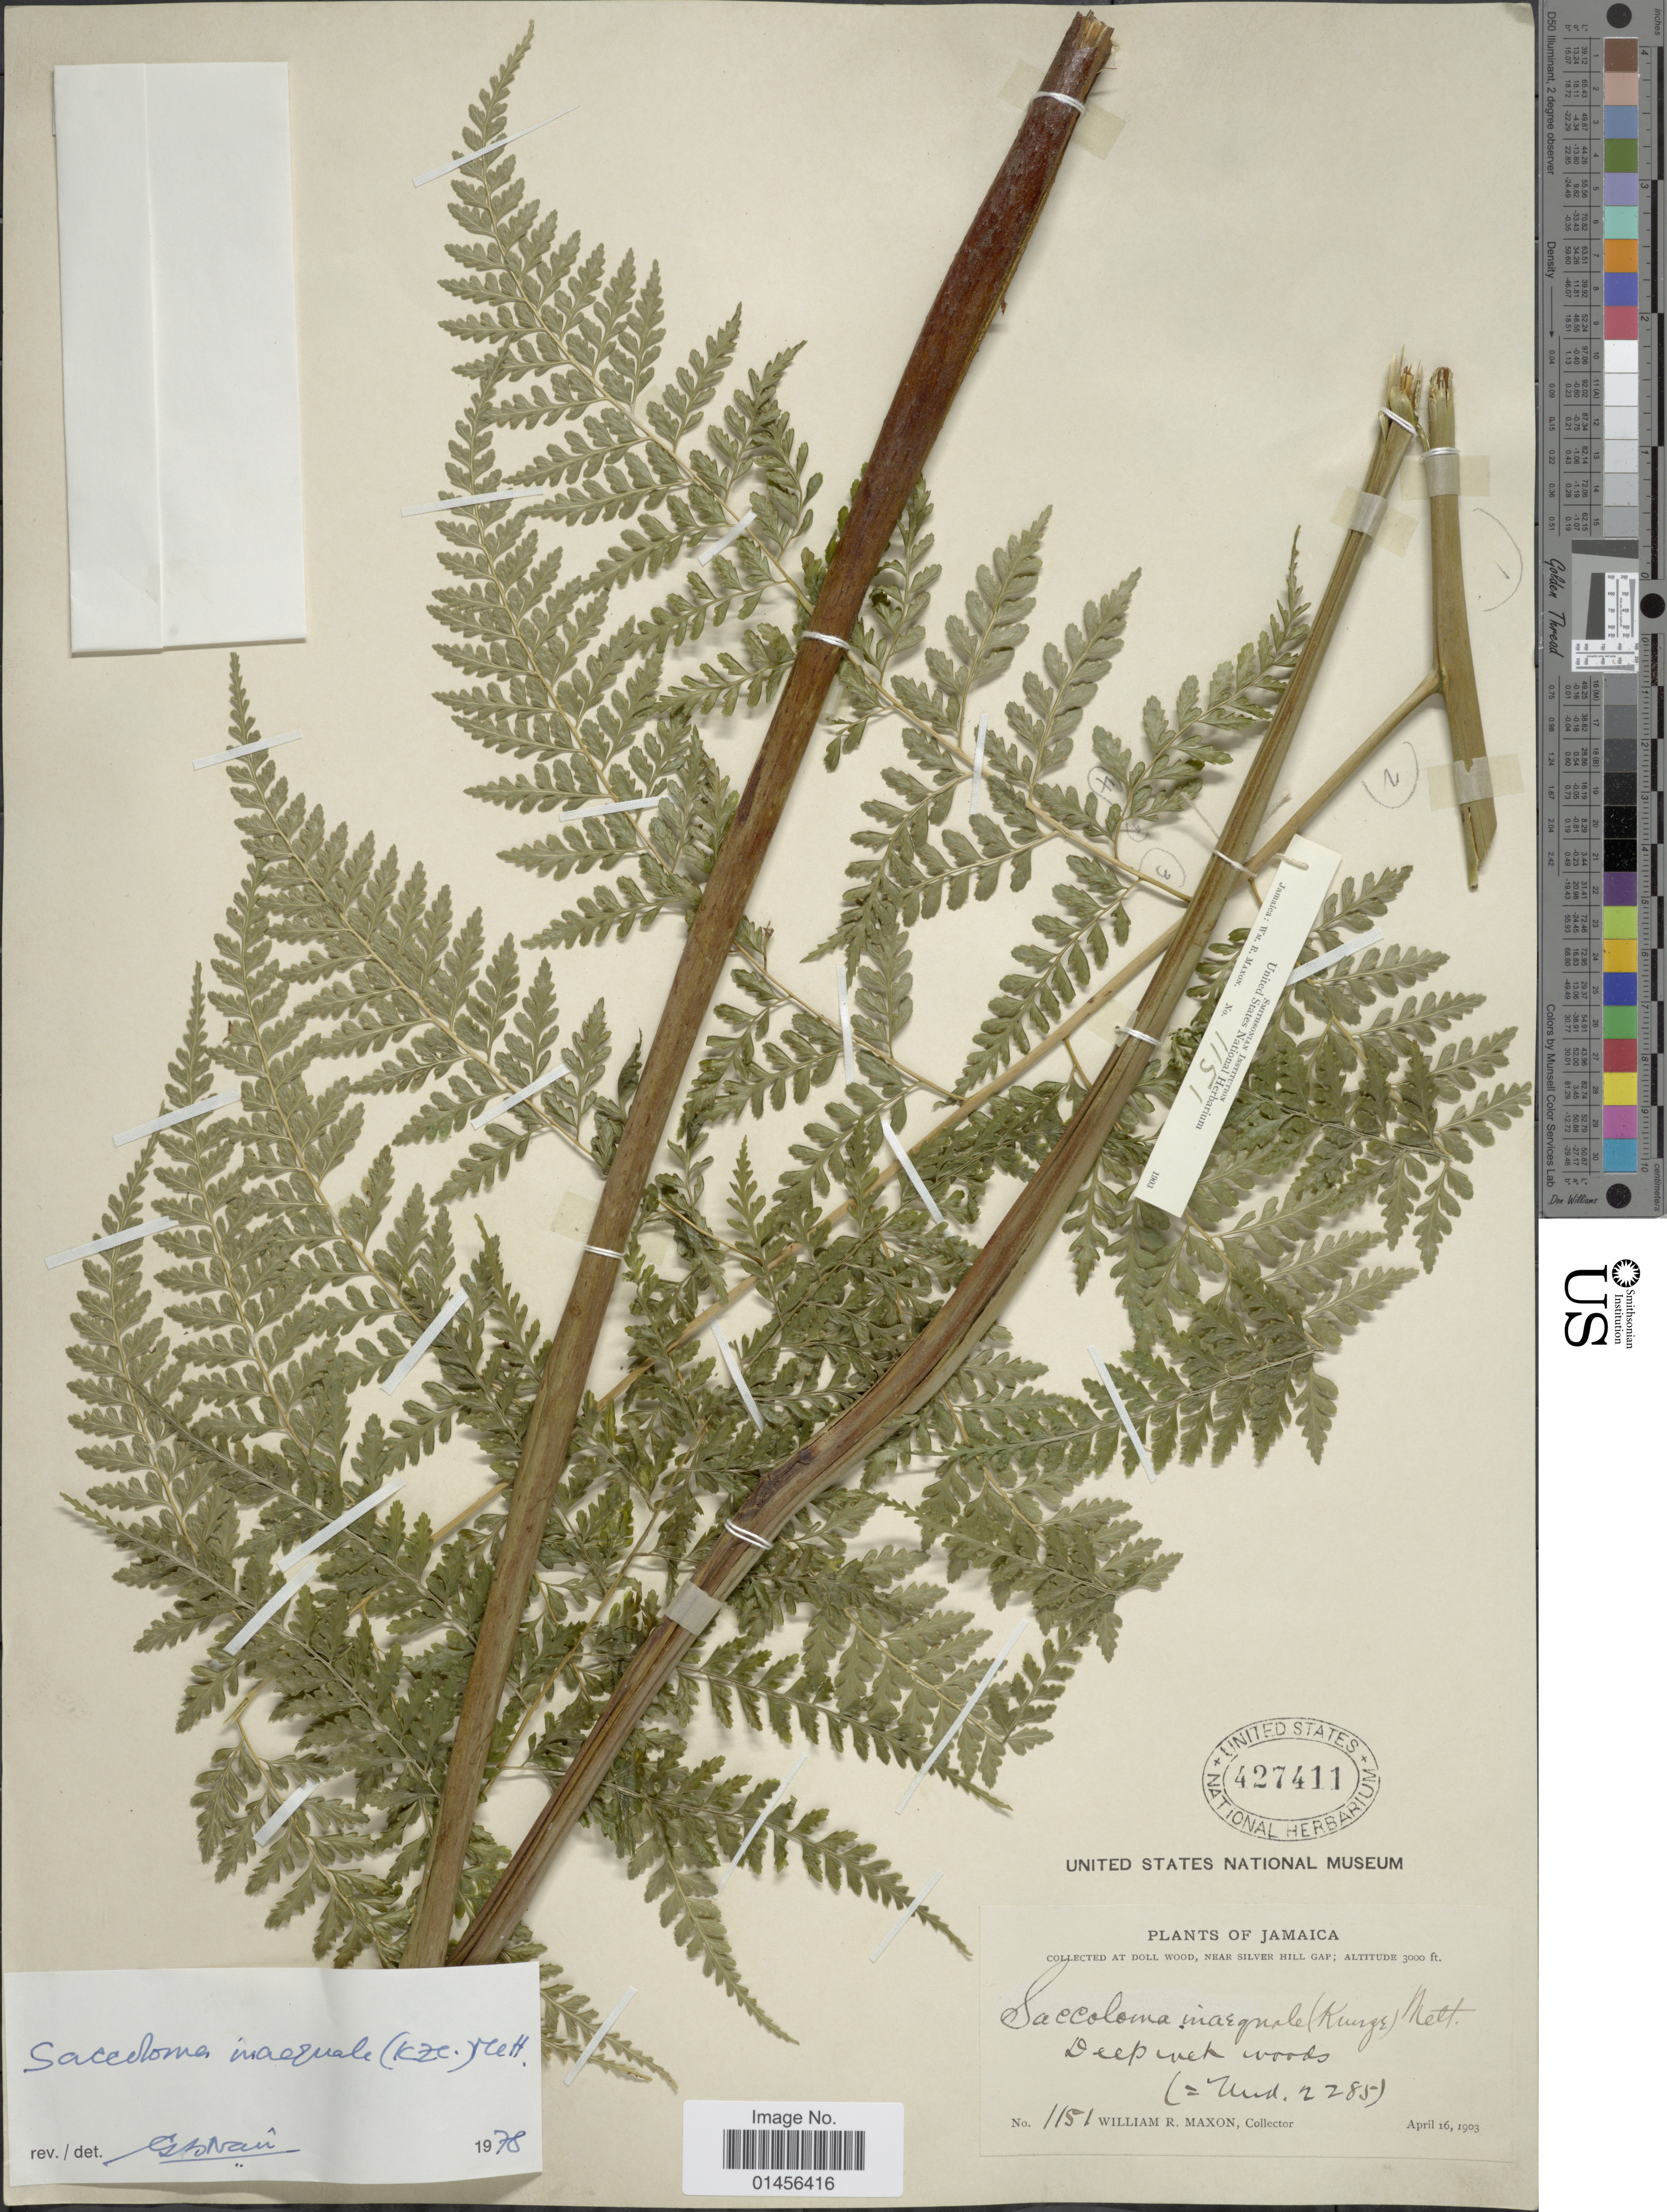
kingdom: Plantae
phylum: Tracheophyta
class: Polypodiopsida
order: Polypodiales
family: Saccolomataceae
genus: Saccoloma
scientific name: Saccoloma inaequale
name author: (Kunze) Mett.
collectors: W. R. Maxon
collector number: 1151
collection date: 1903-04-16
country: Jamaica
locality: At doll Wood, near Silver Hill Gap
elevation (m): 914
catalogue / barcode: US 427411